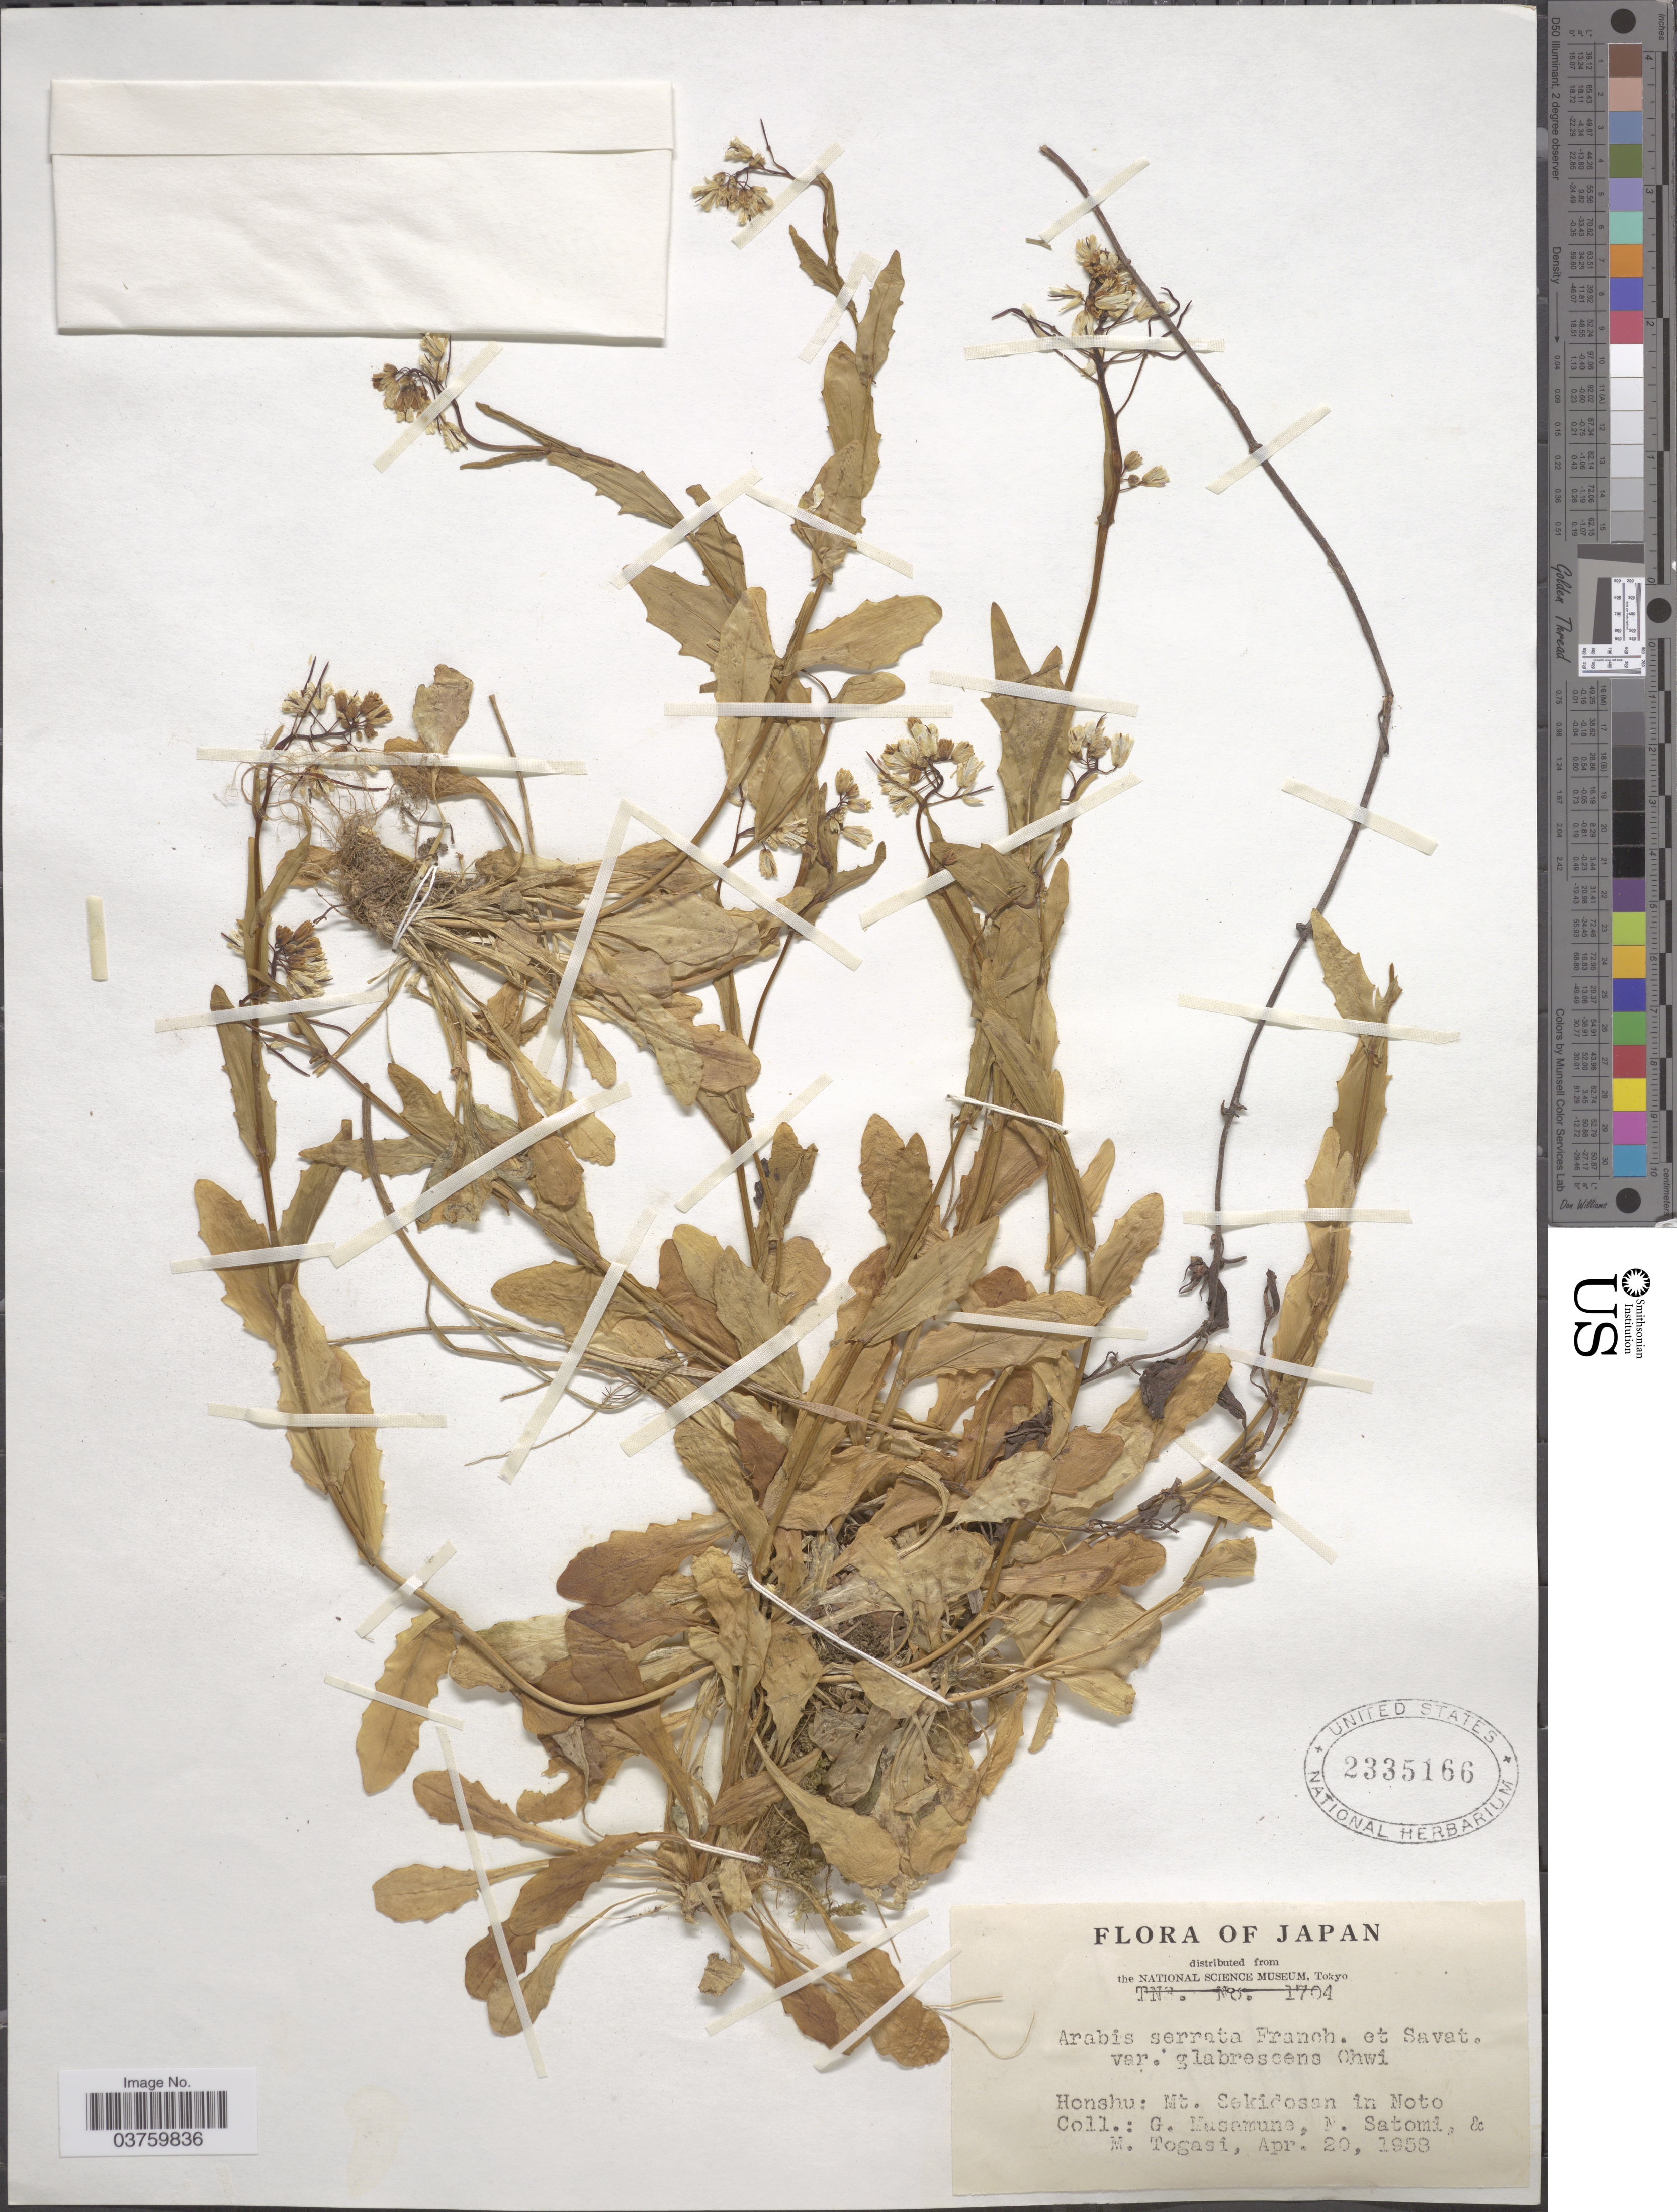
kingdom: Plantae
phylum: Tracheophyta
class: Magnoliopsida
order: Brassicales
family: Brassicaceae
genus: Arabis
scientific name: Arabis serrata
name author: Franch. & Sav.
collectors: G. Masamune, N. Satomi & M. Togasi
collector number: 1704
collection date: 1958-04-20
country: Japan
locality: Honshu: Mt. Sekidosan in Noto.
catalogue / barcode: US 2335166